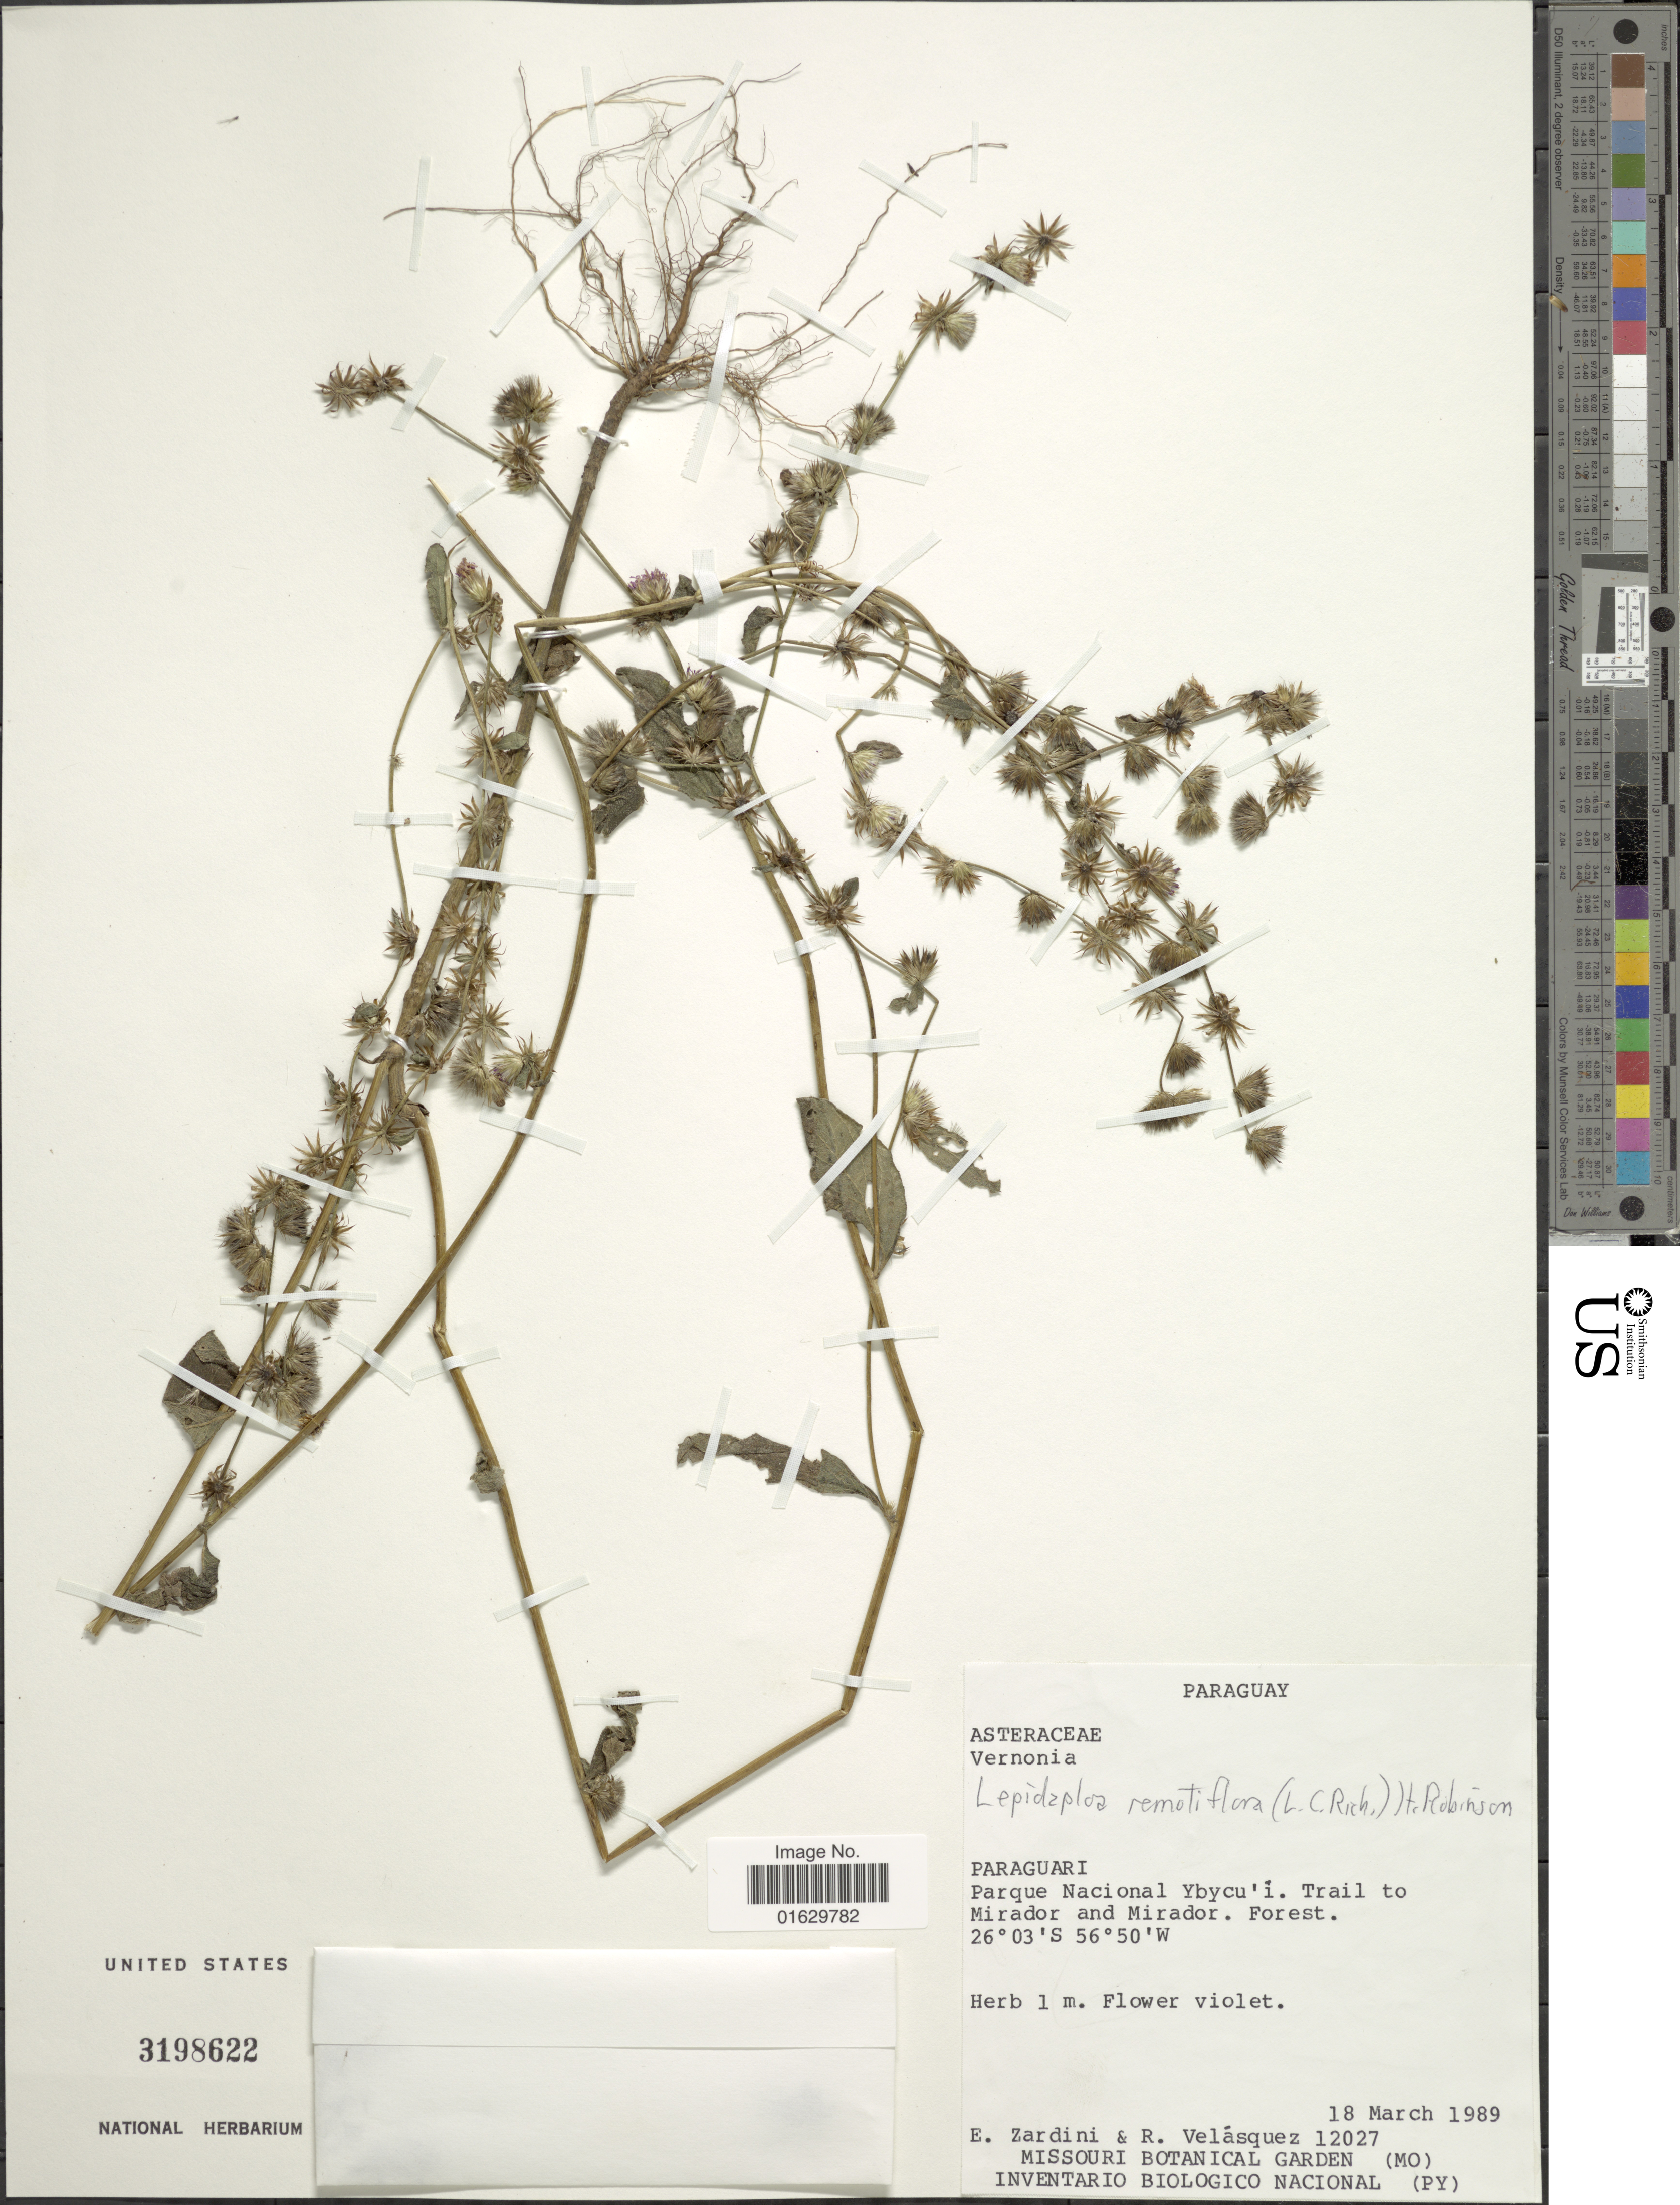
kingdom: Plantae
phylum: Tracheophyta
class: Magnoliopsida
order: Asterales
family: Asteraceae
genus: Lepidaploa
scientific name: Lepidaploa remotiflora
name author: (Rich.) H. Rob.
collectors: E. M. Zardini & R. Velasquez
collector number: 12027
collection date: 1989-03-18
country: Paraguay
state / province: Paraguari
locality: Parque Nacional Ybycu'i , trail to Mirador and Mirador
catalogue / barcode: US 3198622